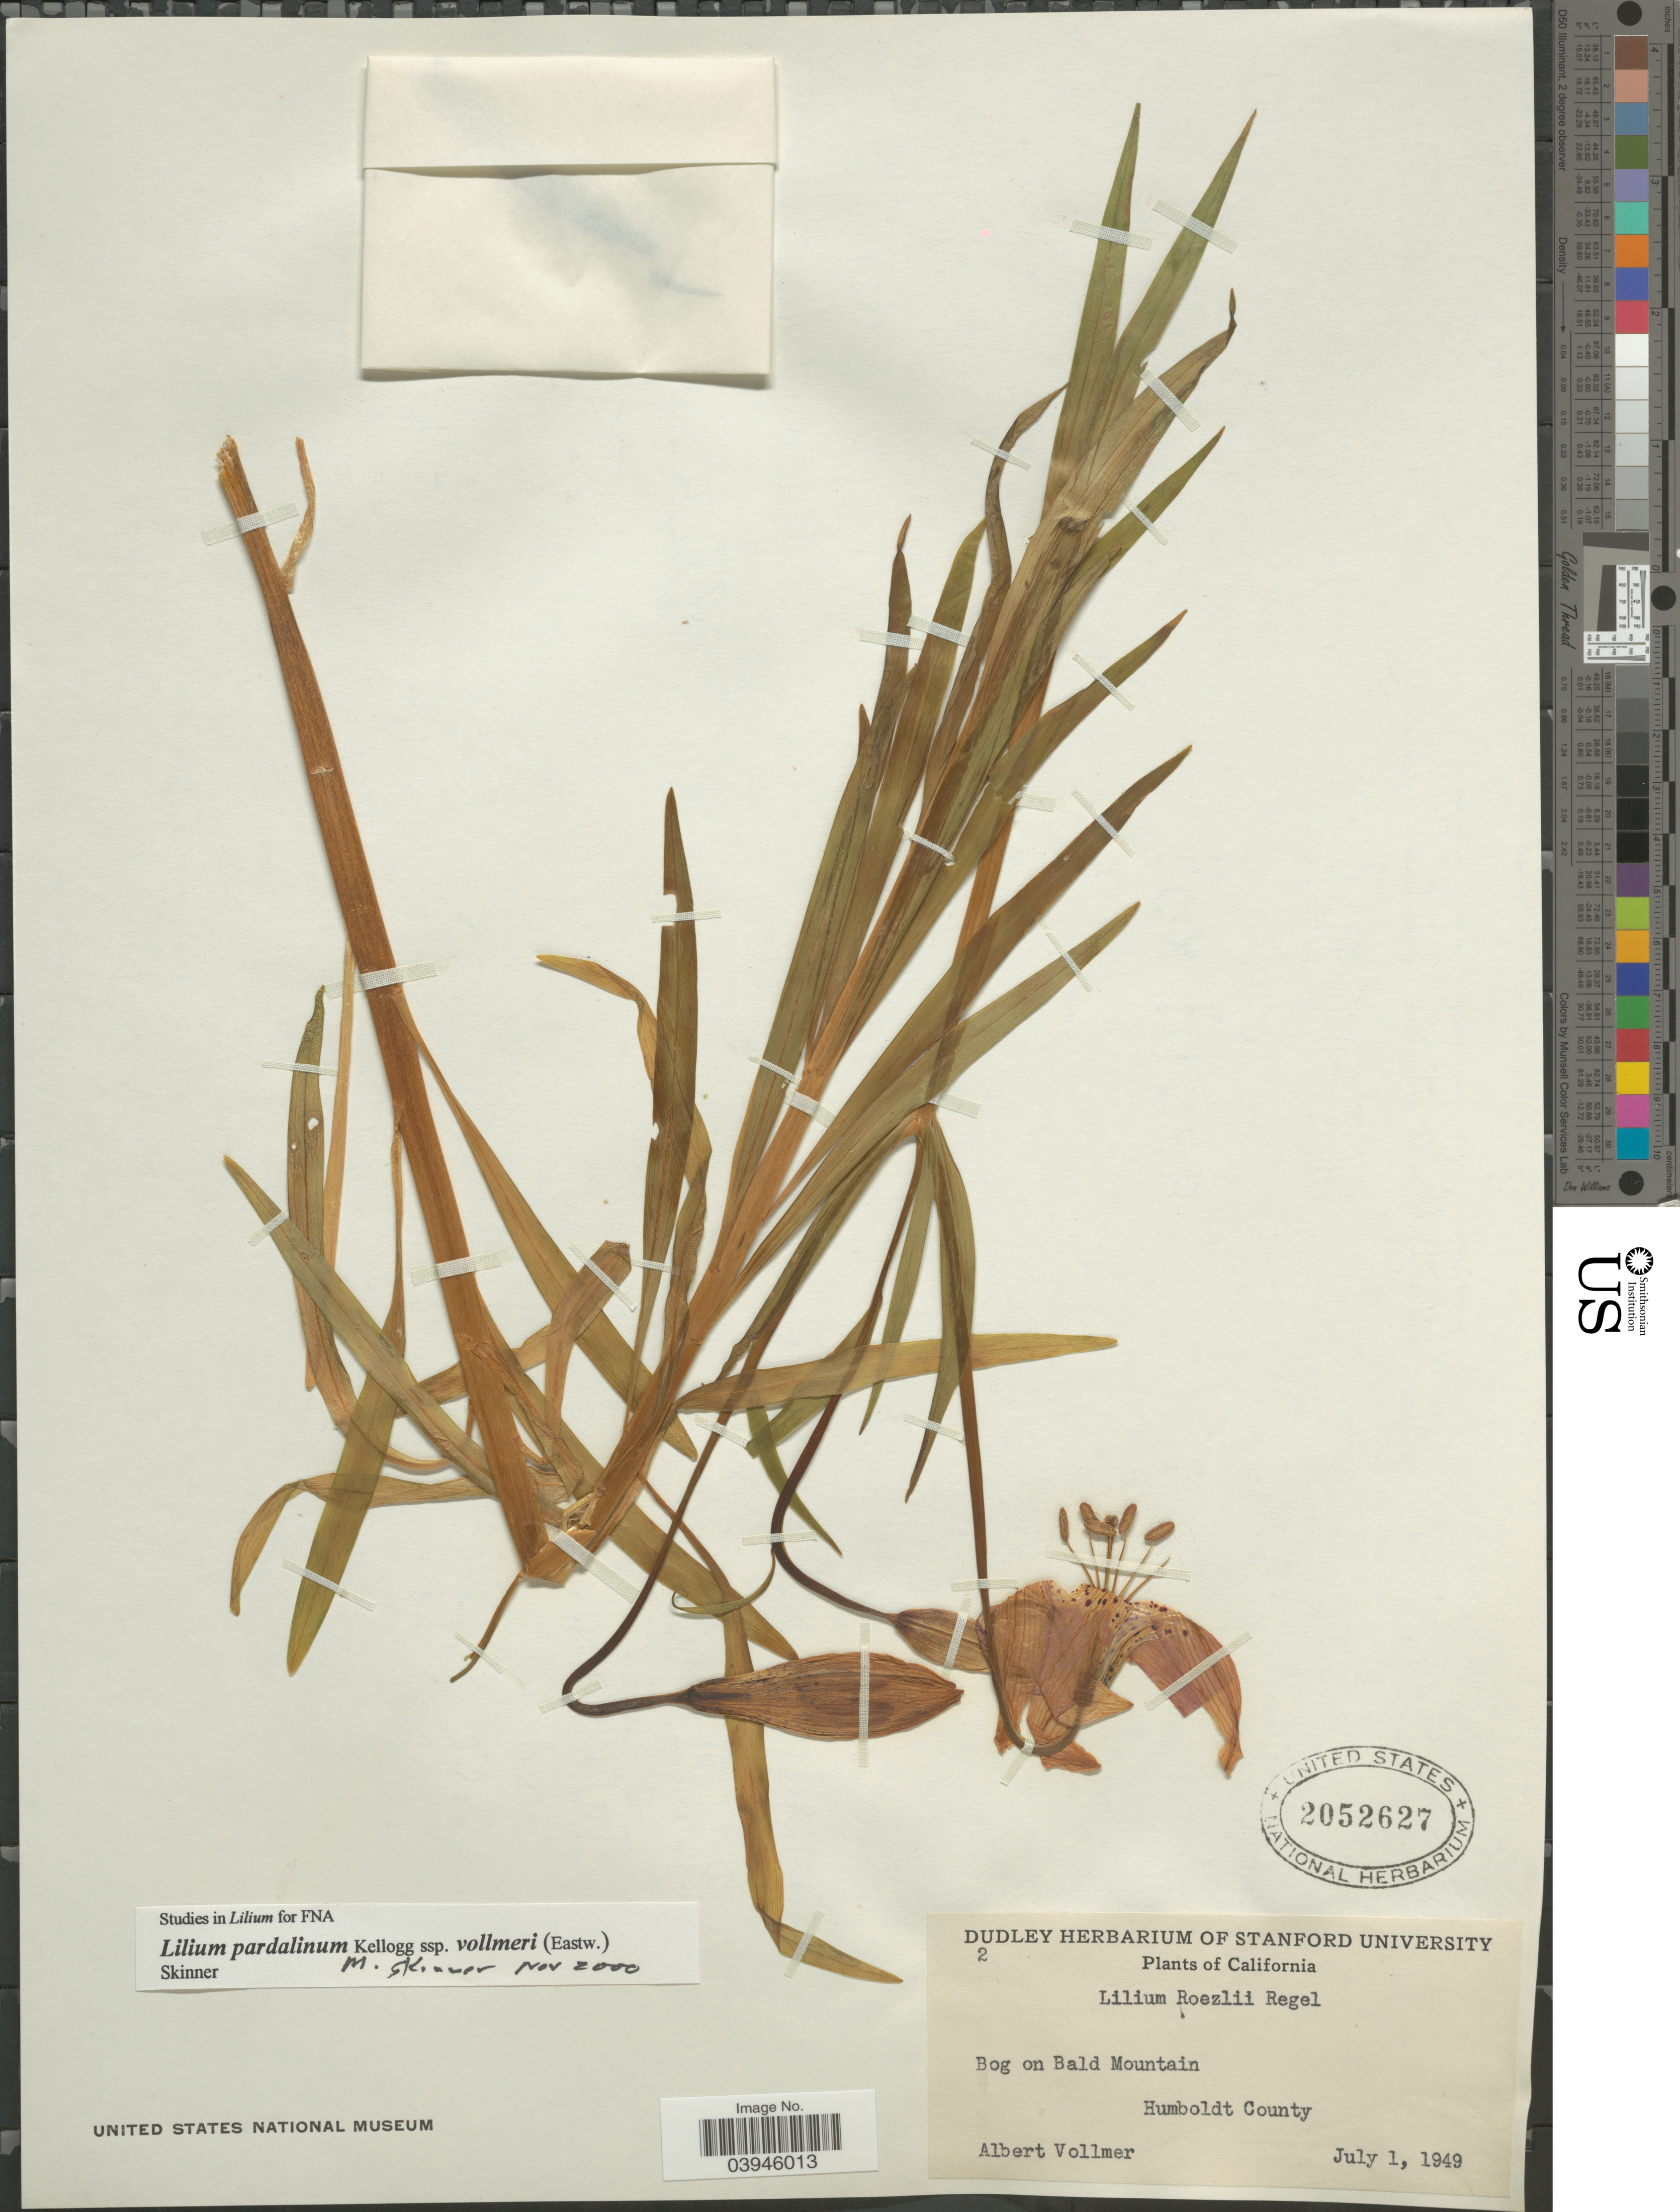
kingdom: Plantae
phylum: Tracheophyta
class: Liliopsida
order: Liliales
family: Liliaceae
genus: Lilium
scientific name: Lilium pardalinum subsp. vollmeri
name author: (Eastw.) M.W. Skinner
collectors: A. Vollmer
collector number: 2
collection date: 1949-07-01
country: United States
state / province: California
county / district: Humboldt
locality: Bog on Bald Mountain. Humboldt County.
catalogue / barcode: US 2052627